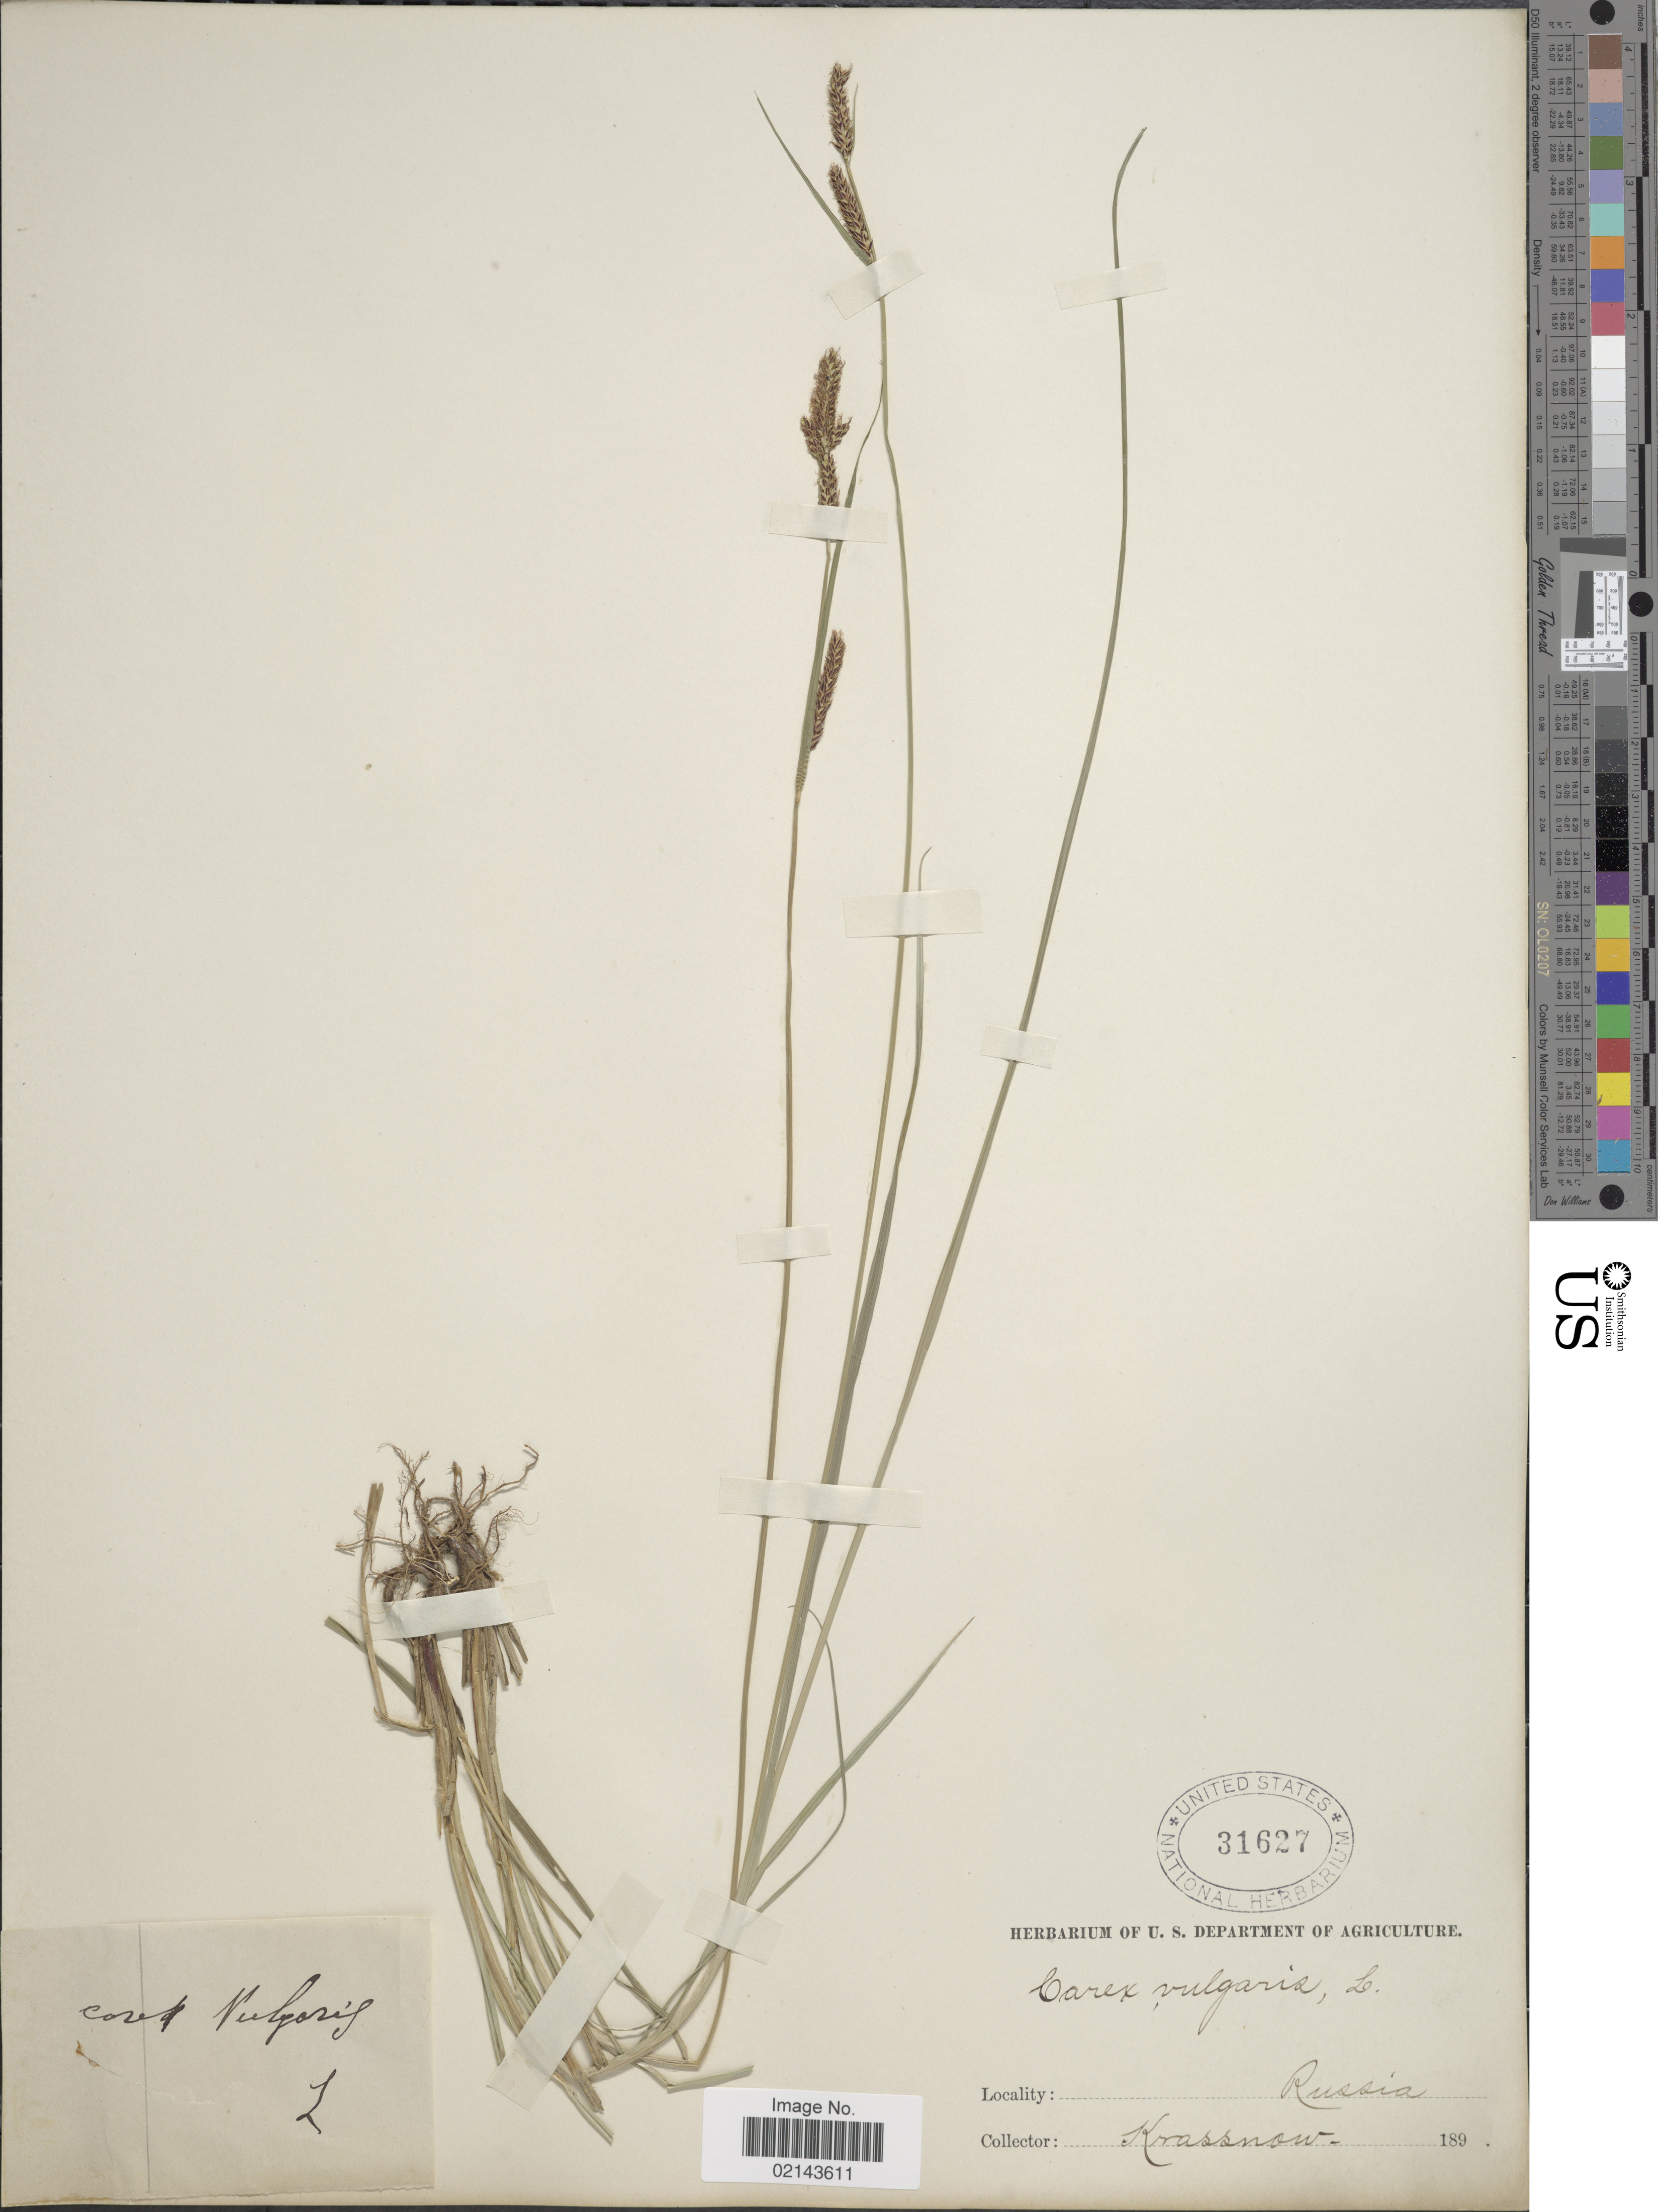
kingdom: Plantae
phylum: Tracheophyta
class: Liliopsida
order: Poales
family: Cyperaceae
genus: Carex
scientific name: Carex nigra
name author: (L.) Reichard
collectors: -. Krassnow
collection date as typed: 189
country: Russian Federation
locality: Russia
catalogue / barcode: US 31627